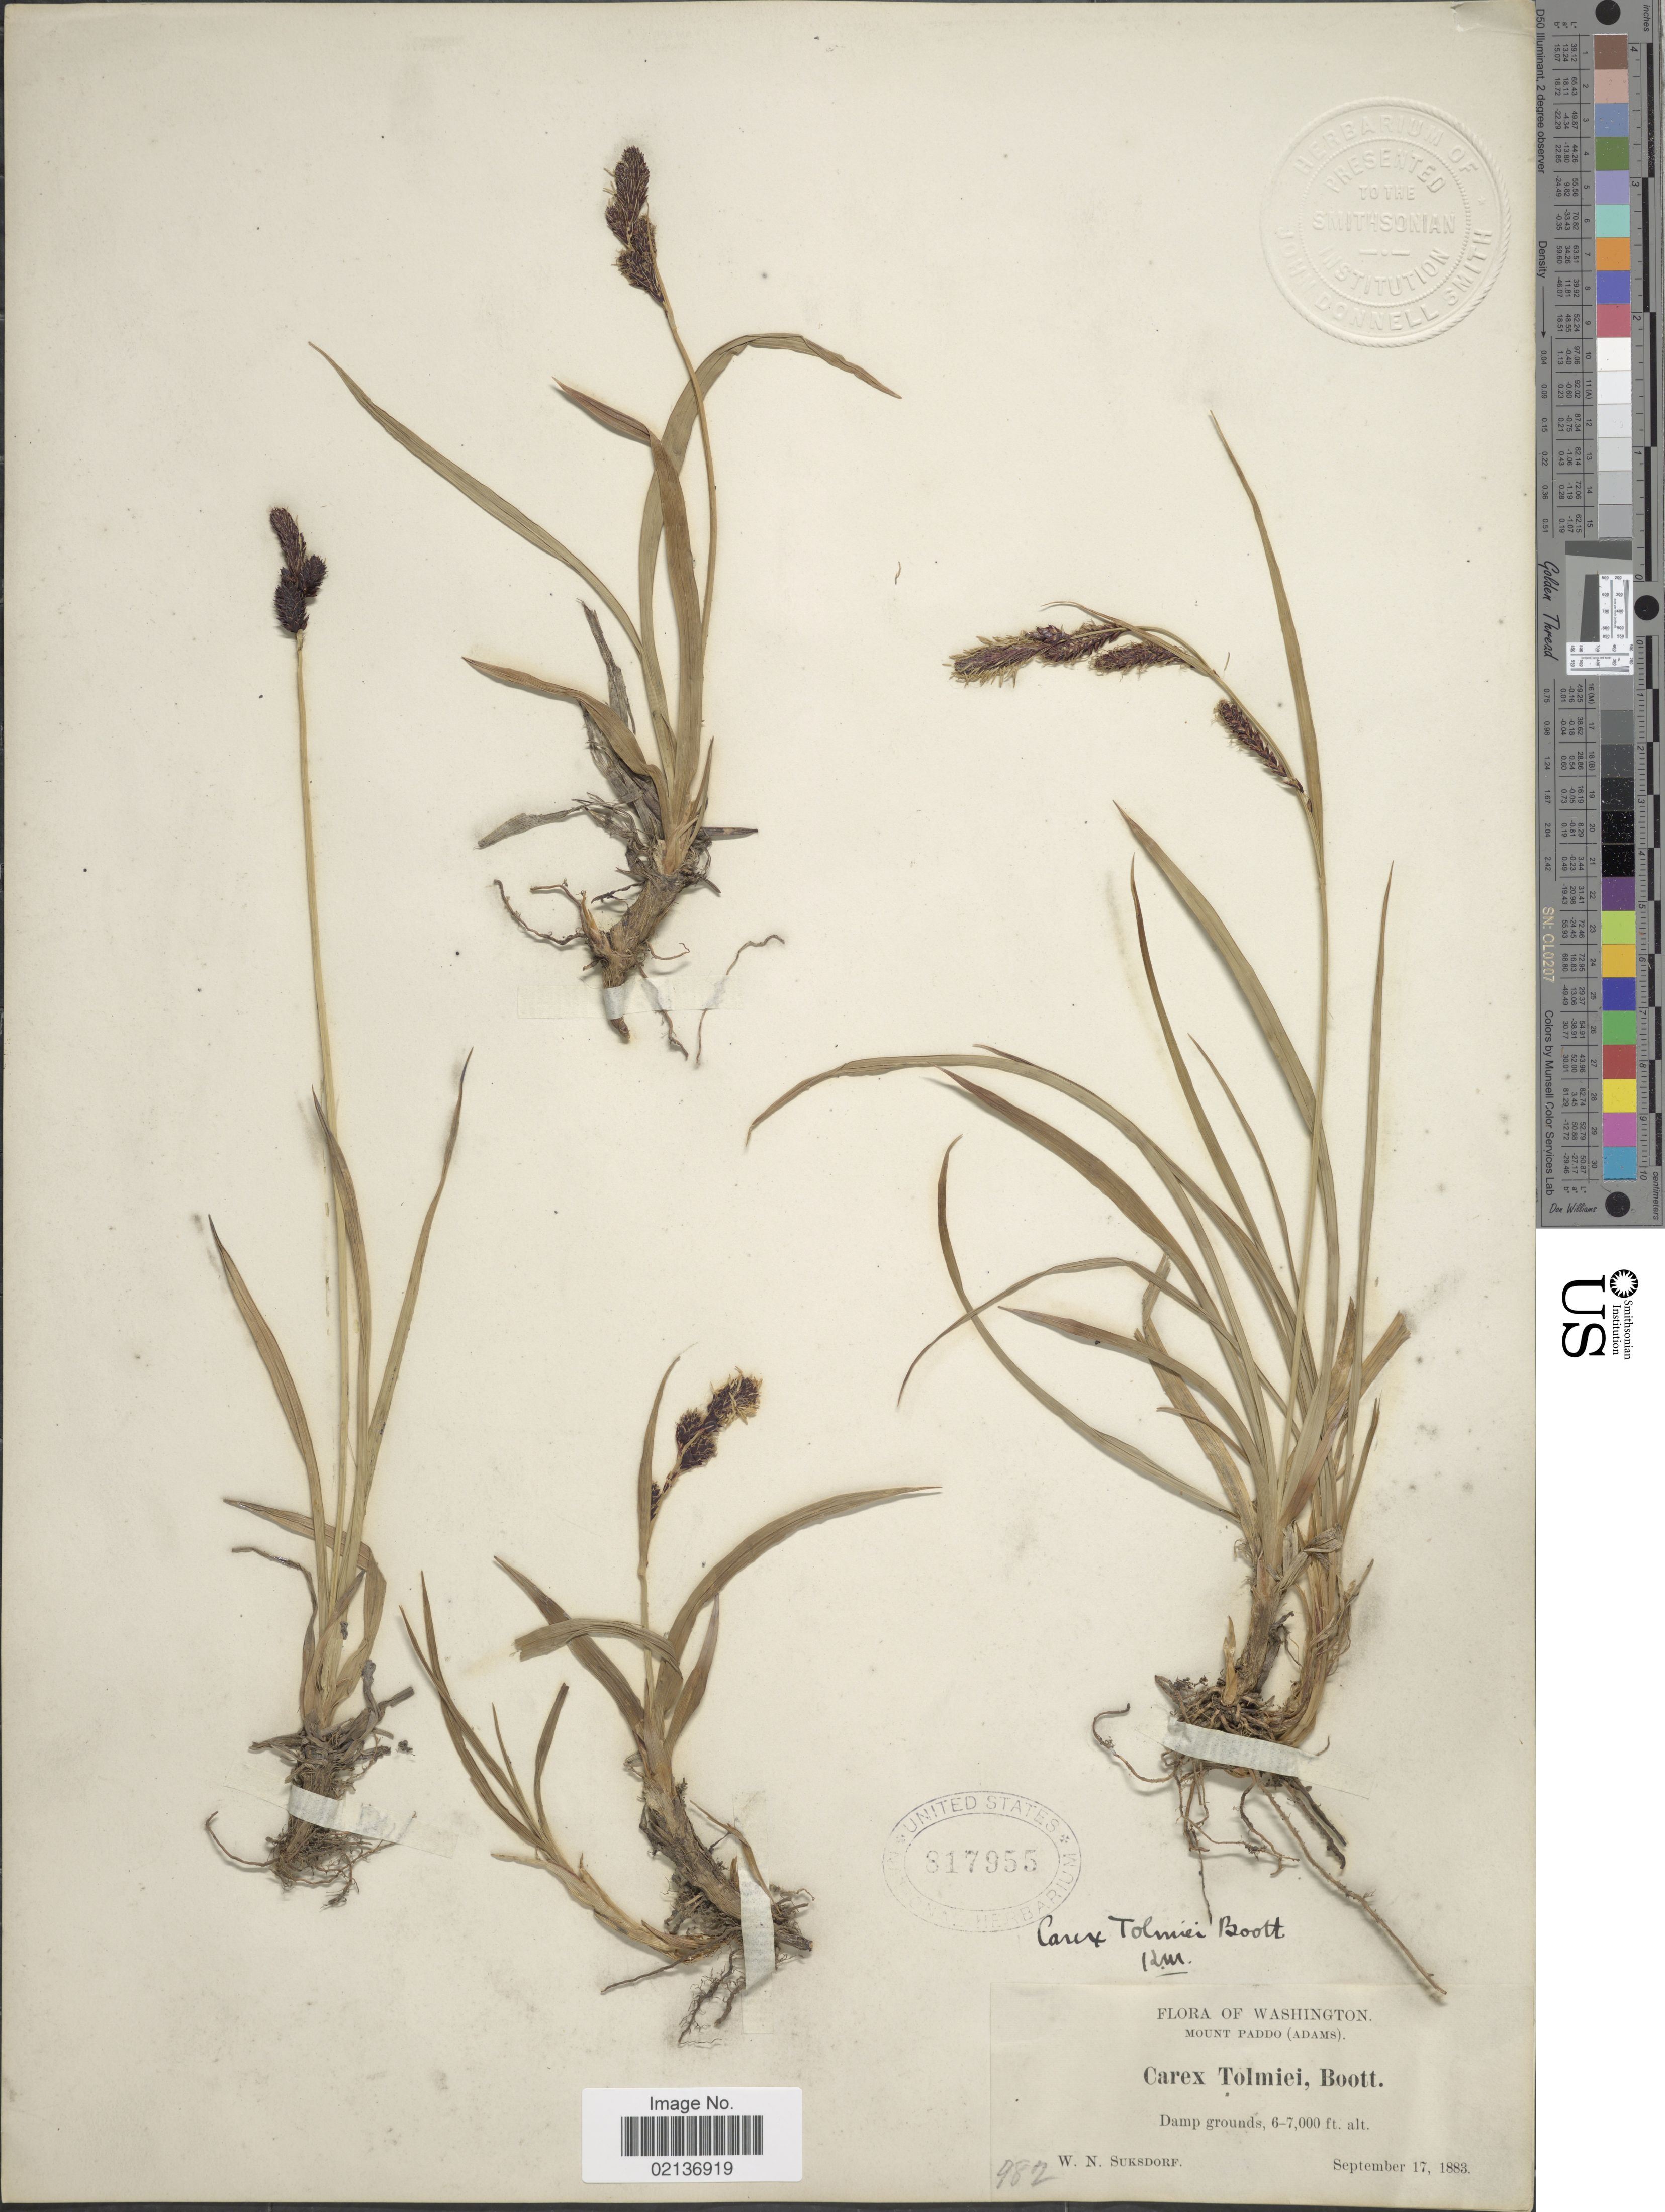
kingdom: Plantae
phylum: Tracheophyta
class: Liliopsida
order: Poales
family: Cyperaceae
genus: Carex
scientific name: Carex spectabilis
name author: Dewey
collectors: W. N. Suksdorf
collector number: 982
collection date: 1883-09-17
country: United States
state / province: Washington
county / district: Skamania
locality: Mount Paddo (Adams)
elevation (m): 1829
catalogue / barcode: US 817955